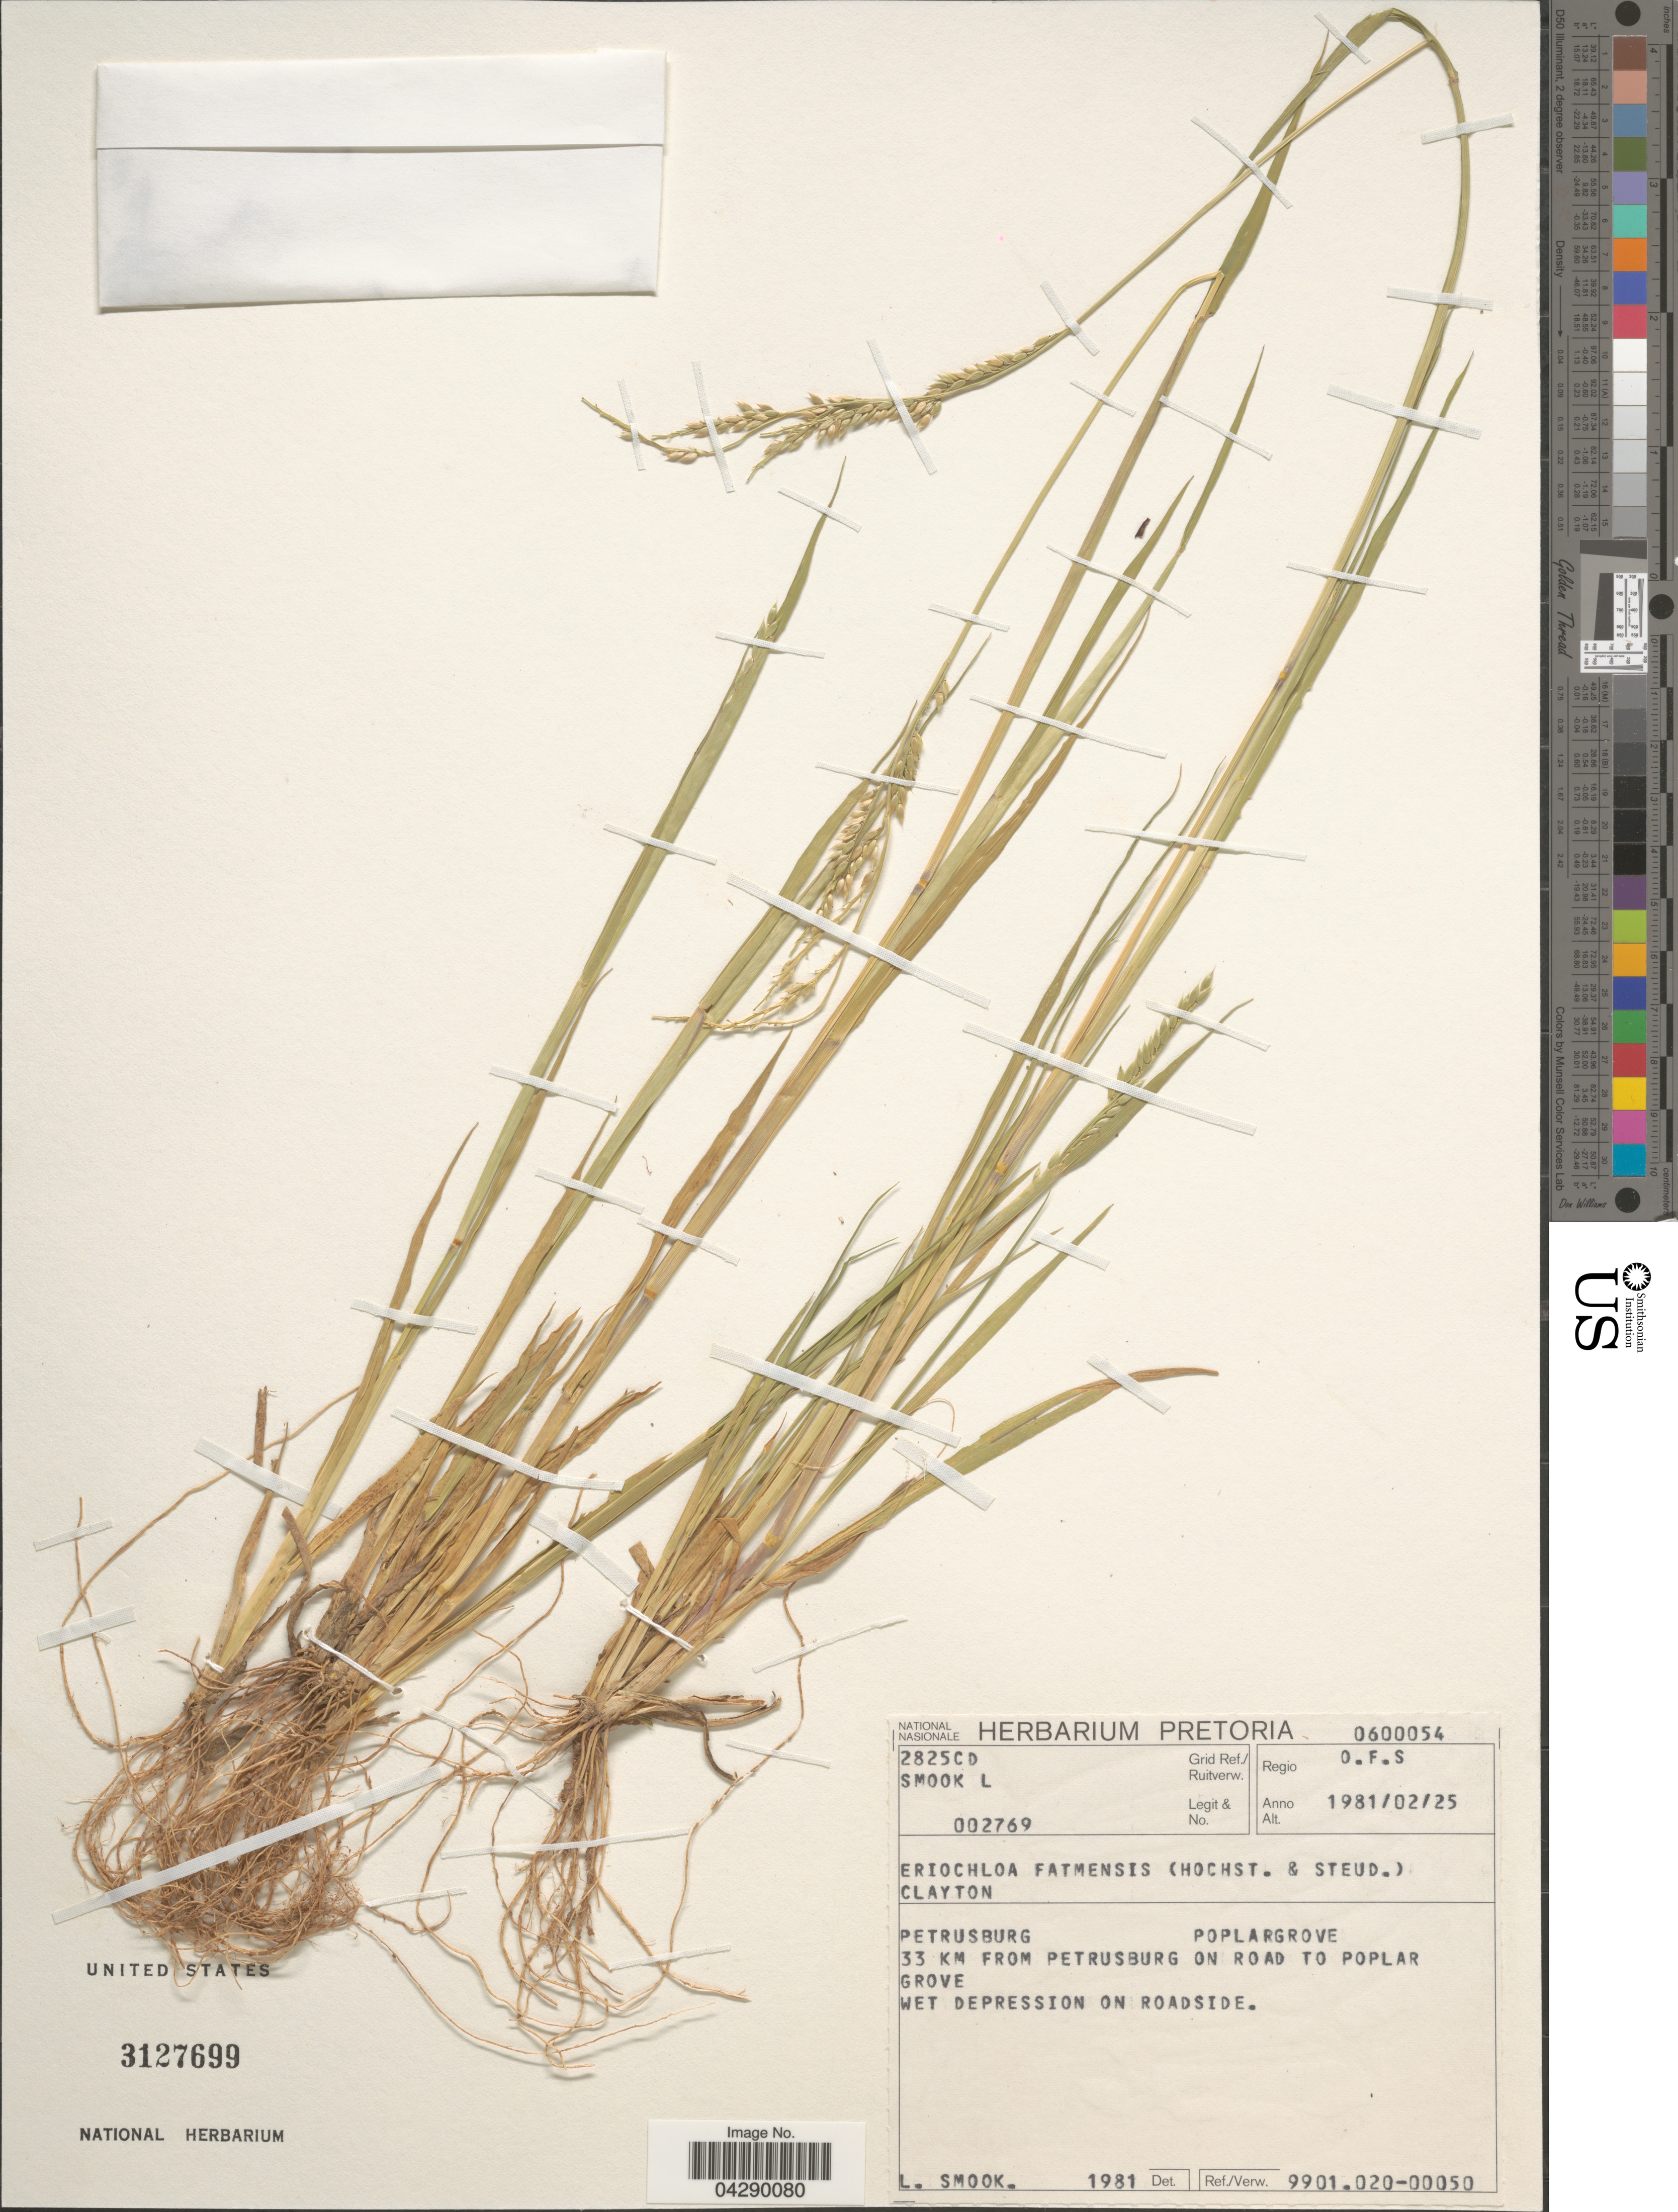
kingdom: Plantae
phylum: Tracheophyta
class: Liliopsida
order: Poales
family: Poaceae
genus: Eriochloa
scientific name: Eriochloa fatmensis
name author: (Hochst. & Steud.) Clayton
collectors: L. Smook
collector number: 002769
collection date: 1981-02-25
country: South Africa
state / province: Free State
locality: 2825CD Grid Ref./Ruitverw. Regio O.F.S. Petrusburg Poplargrove 33 km from Petrusburg on road to Poplar Grove.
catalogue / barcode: US 3127699